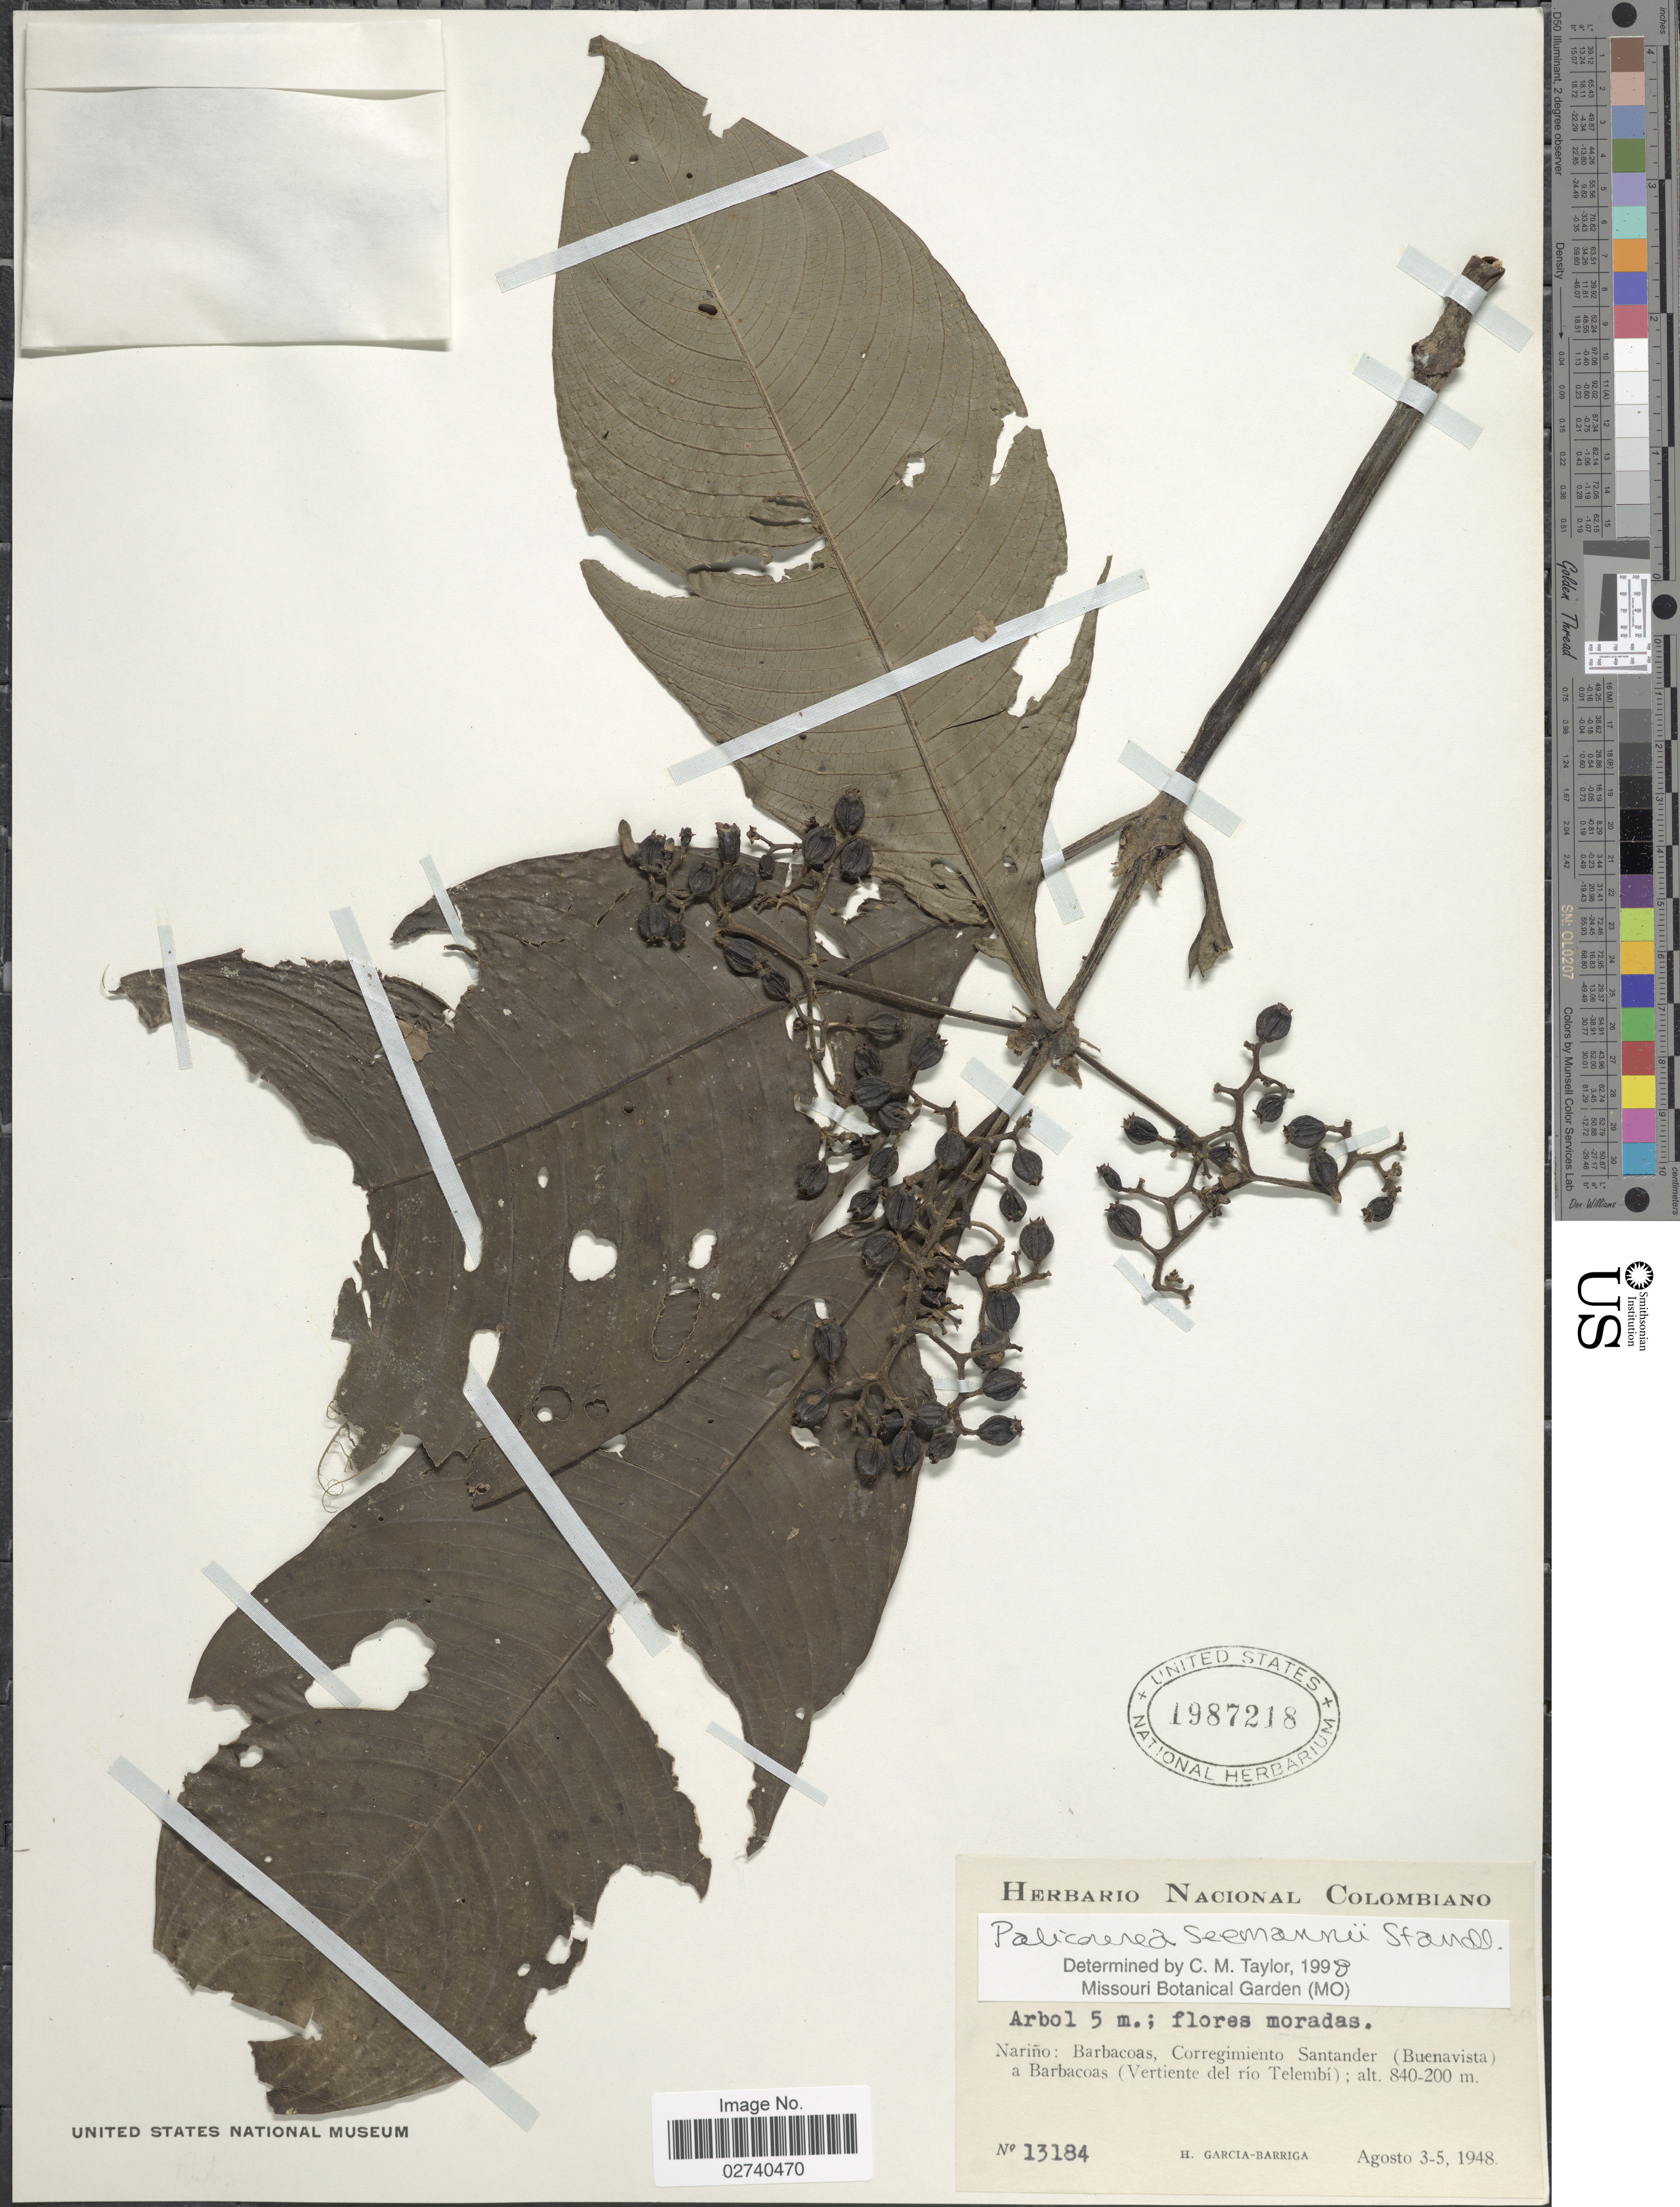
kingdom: Plantae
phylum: Tracheophyta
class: Magnoliopsida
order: Gentianales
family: Rubiaceae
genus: Palicourea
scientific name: Palicourea seemannii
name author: Standl.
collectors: H. García Barriga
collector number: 13184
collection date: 1948-08-03/1948-08-05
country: Colombia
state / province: Nariño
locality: Barbacoas, Corregimiento Santander (Buenavista) a Barbacoas (Vertiente del rio Telembi).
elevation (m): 200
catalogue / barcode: US 1987218